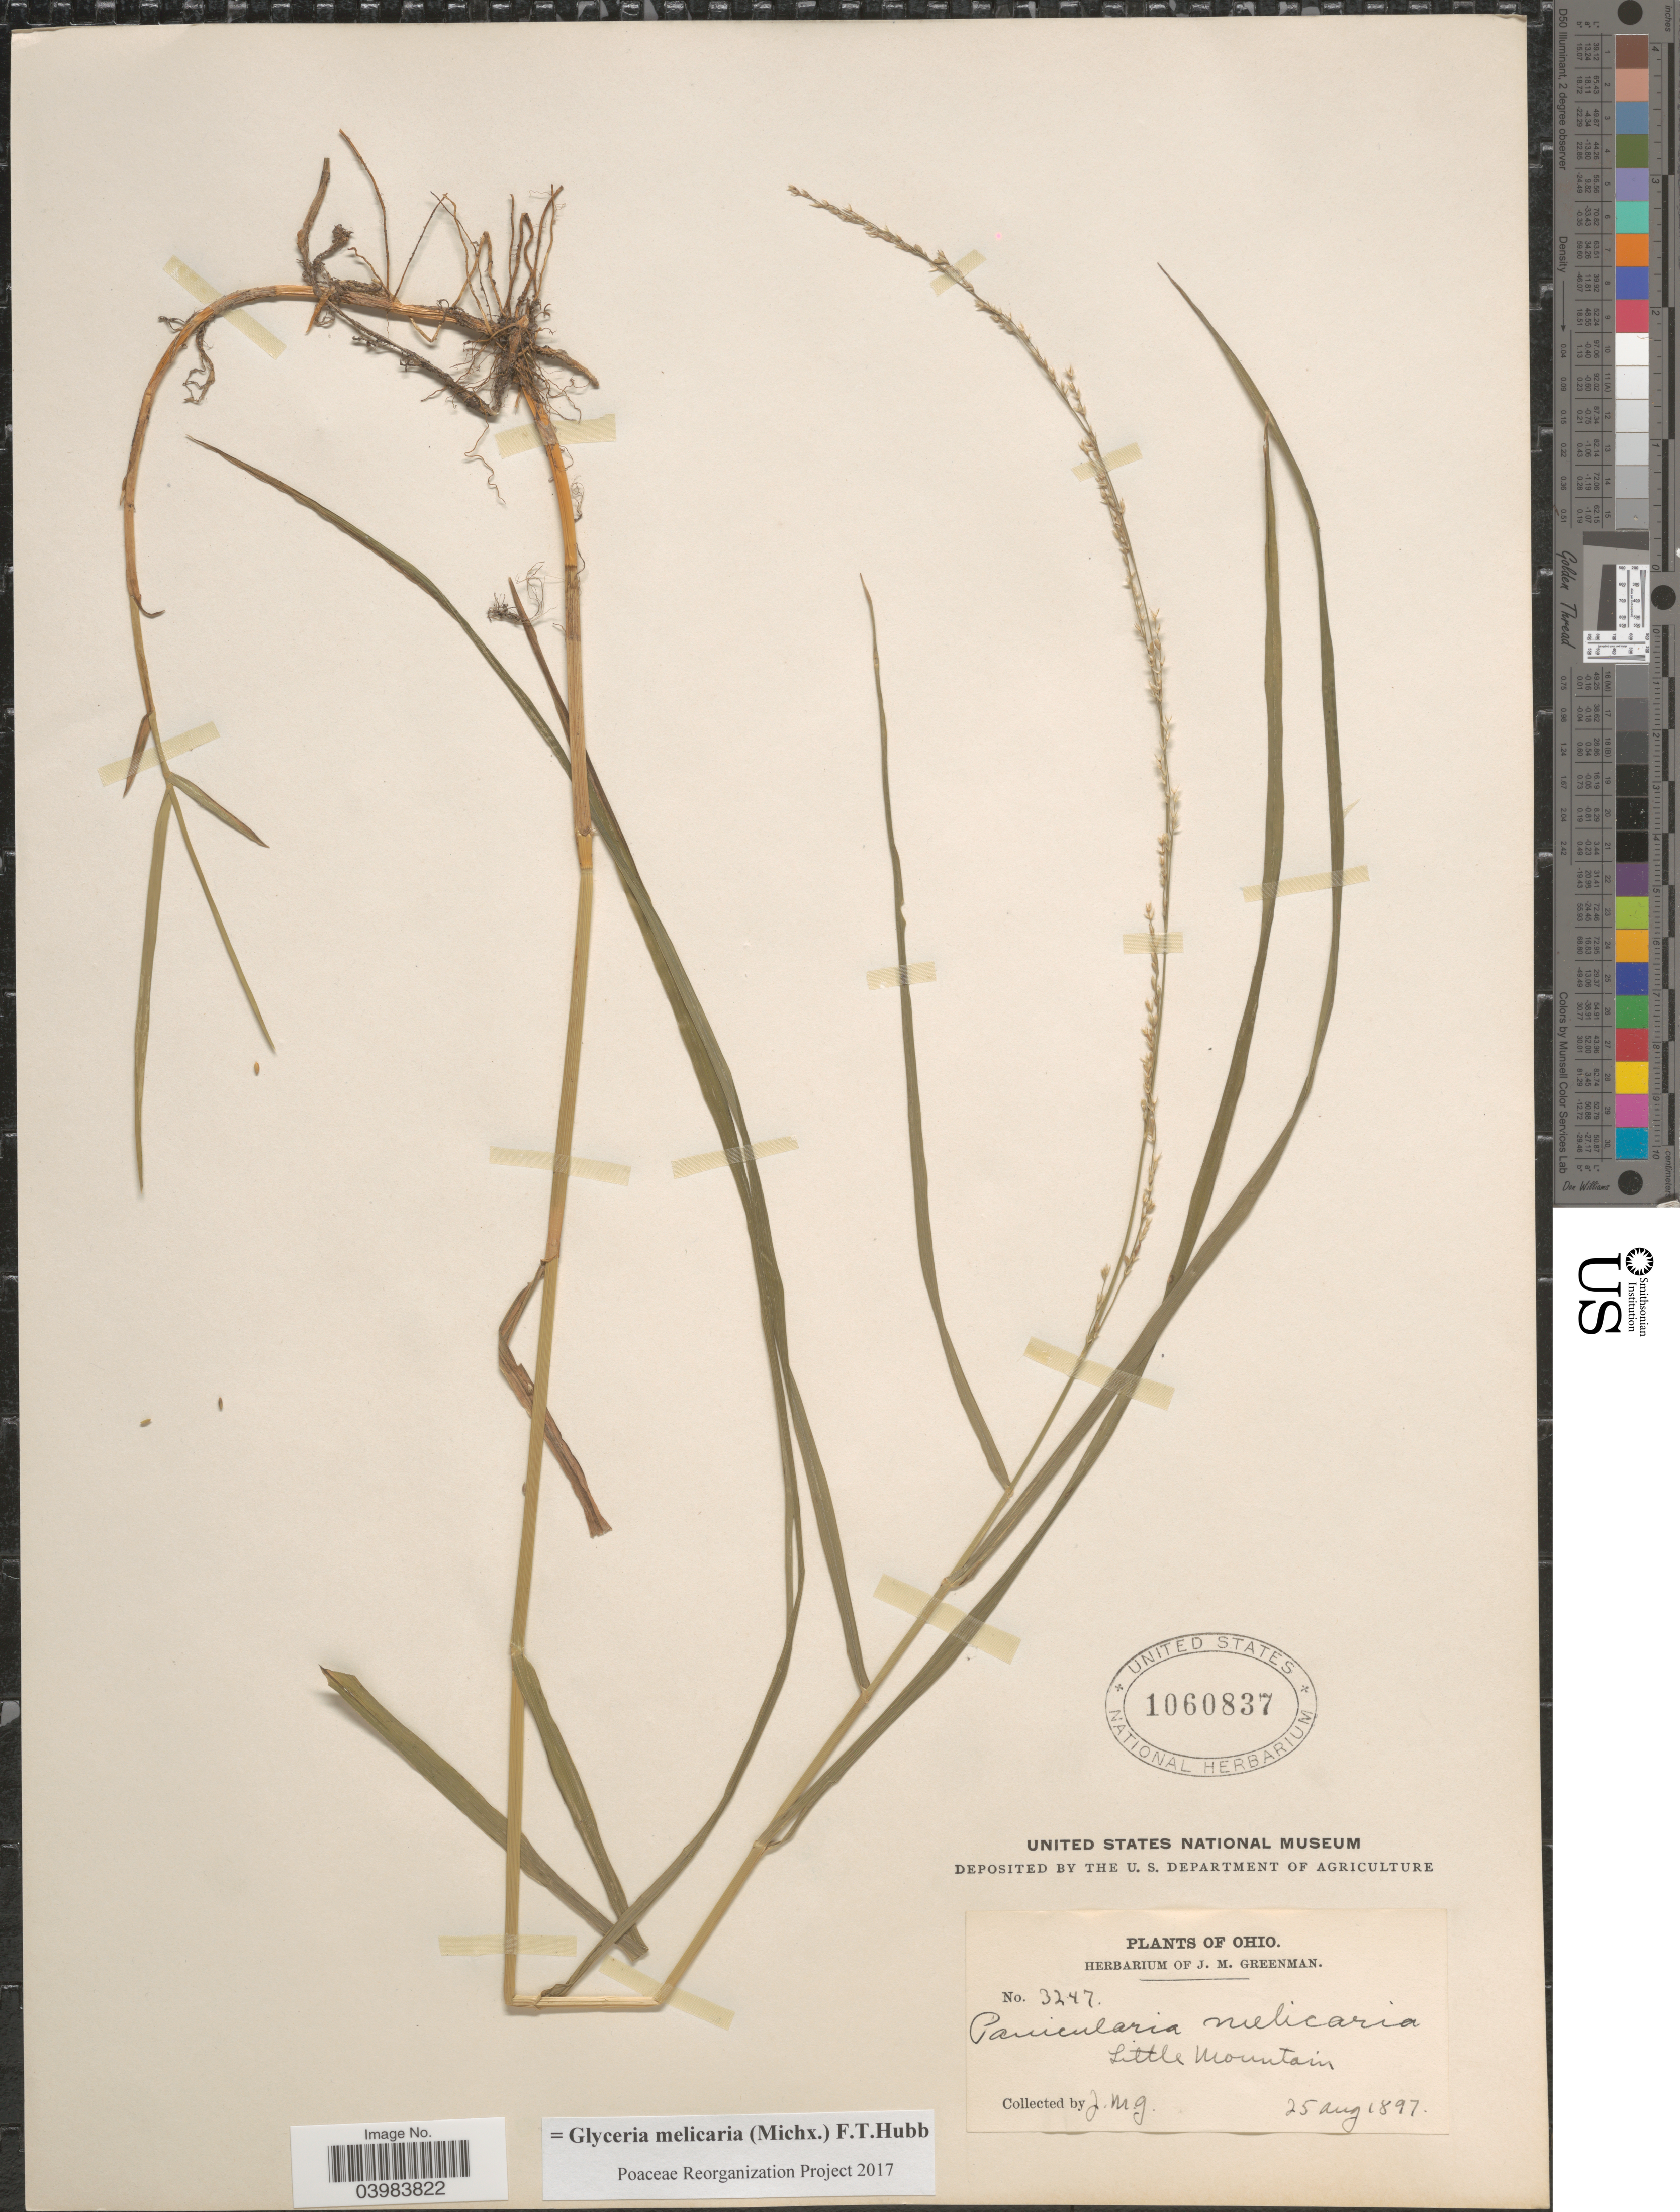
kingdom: Plantae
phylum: Tracheophyta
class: Liliopsida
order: Poales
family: Poaceae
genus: Glyceria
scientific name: Glyceria melicaria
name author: (Michx.) F.T. Hubb.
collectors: J. M. Greenman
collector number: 3247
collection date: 1897-08-25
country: United States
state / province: Ohio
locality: Little Mountain.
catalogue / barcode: US 1060837